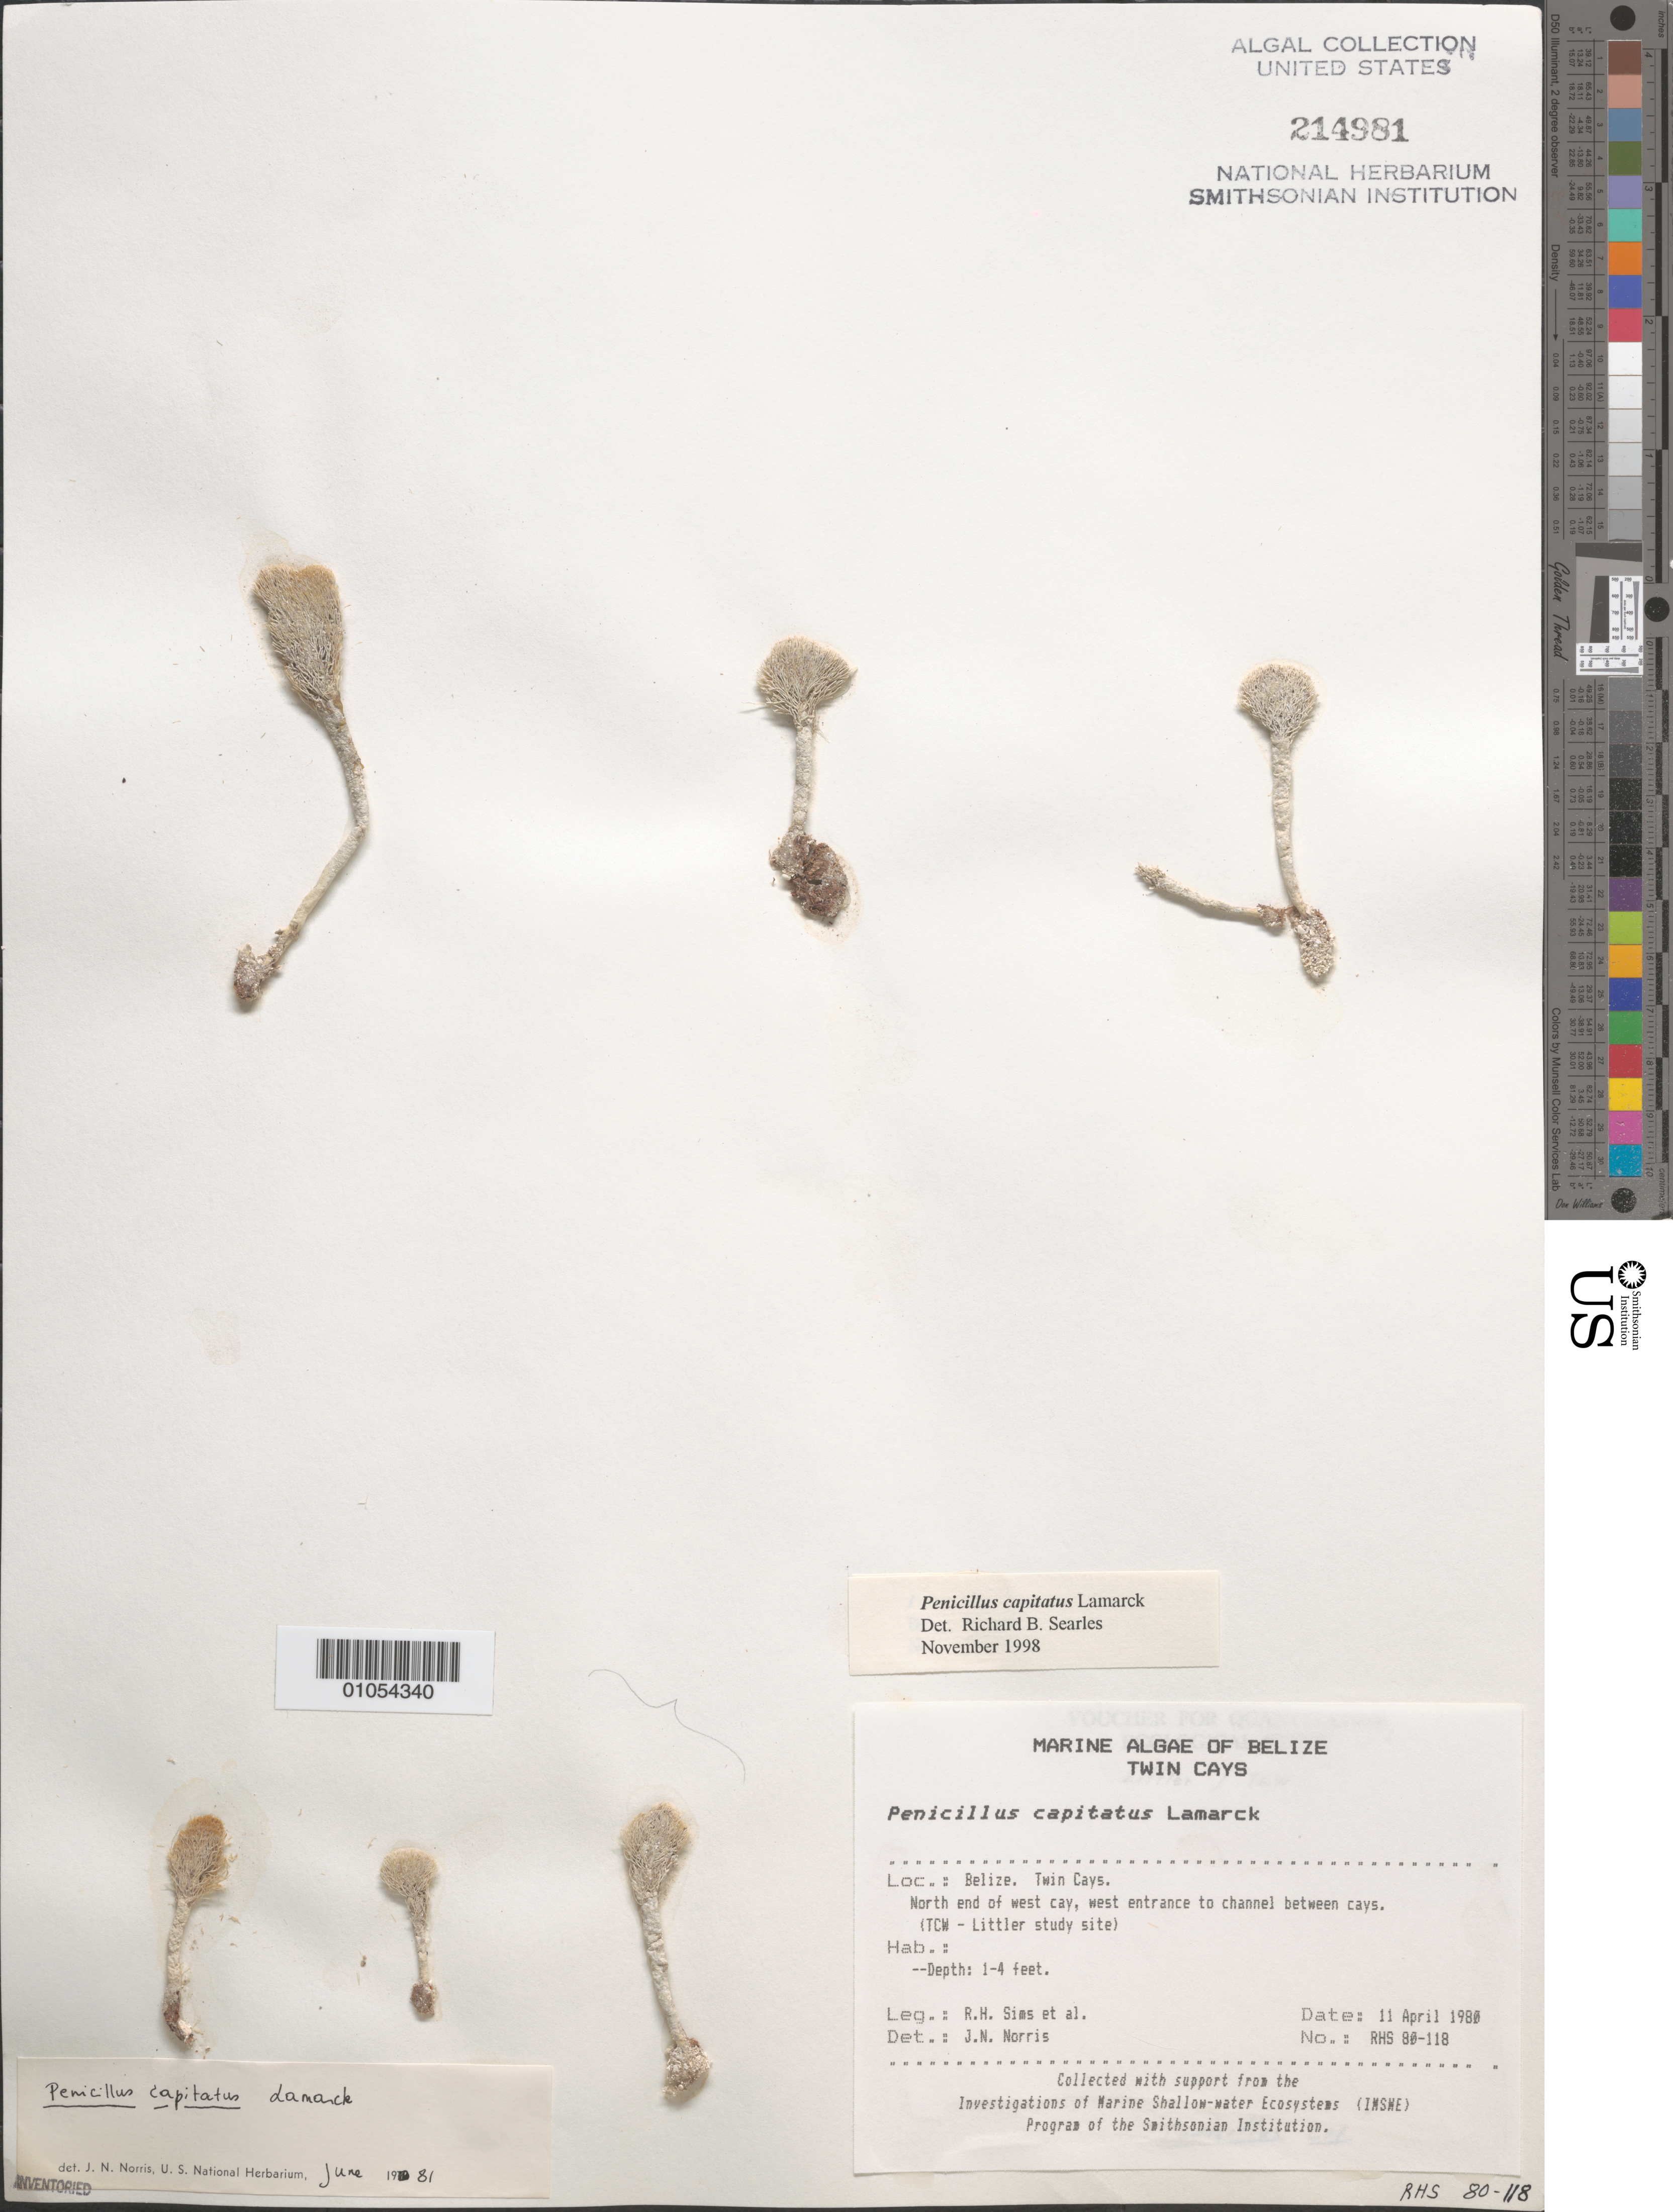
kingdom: Plantae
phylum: Chlorophyta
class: Ulvophyceae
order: Bryopsidales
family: Udoteaceae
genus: Penicillus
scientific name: Penicillus capitatus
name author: Lam.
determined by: Searles, R. B.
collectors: R. H. Sims & et al.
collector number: RHS 80-118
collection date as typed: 11 Apr 1980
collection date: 1980-04-11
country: Belize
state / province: Stann Creek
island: Twin Cays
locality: North end of west cay, west entrance to channel between Twin Cays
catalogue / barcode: US 214981